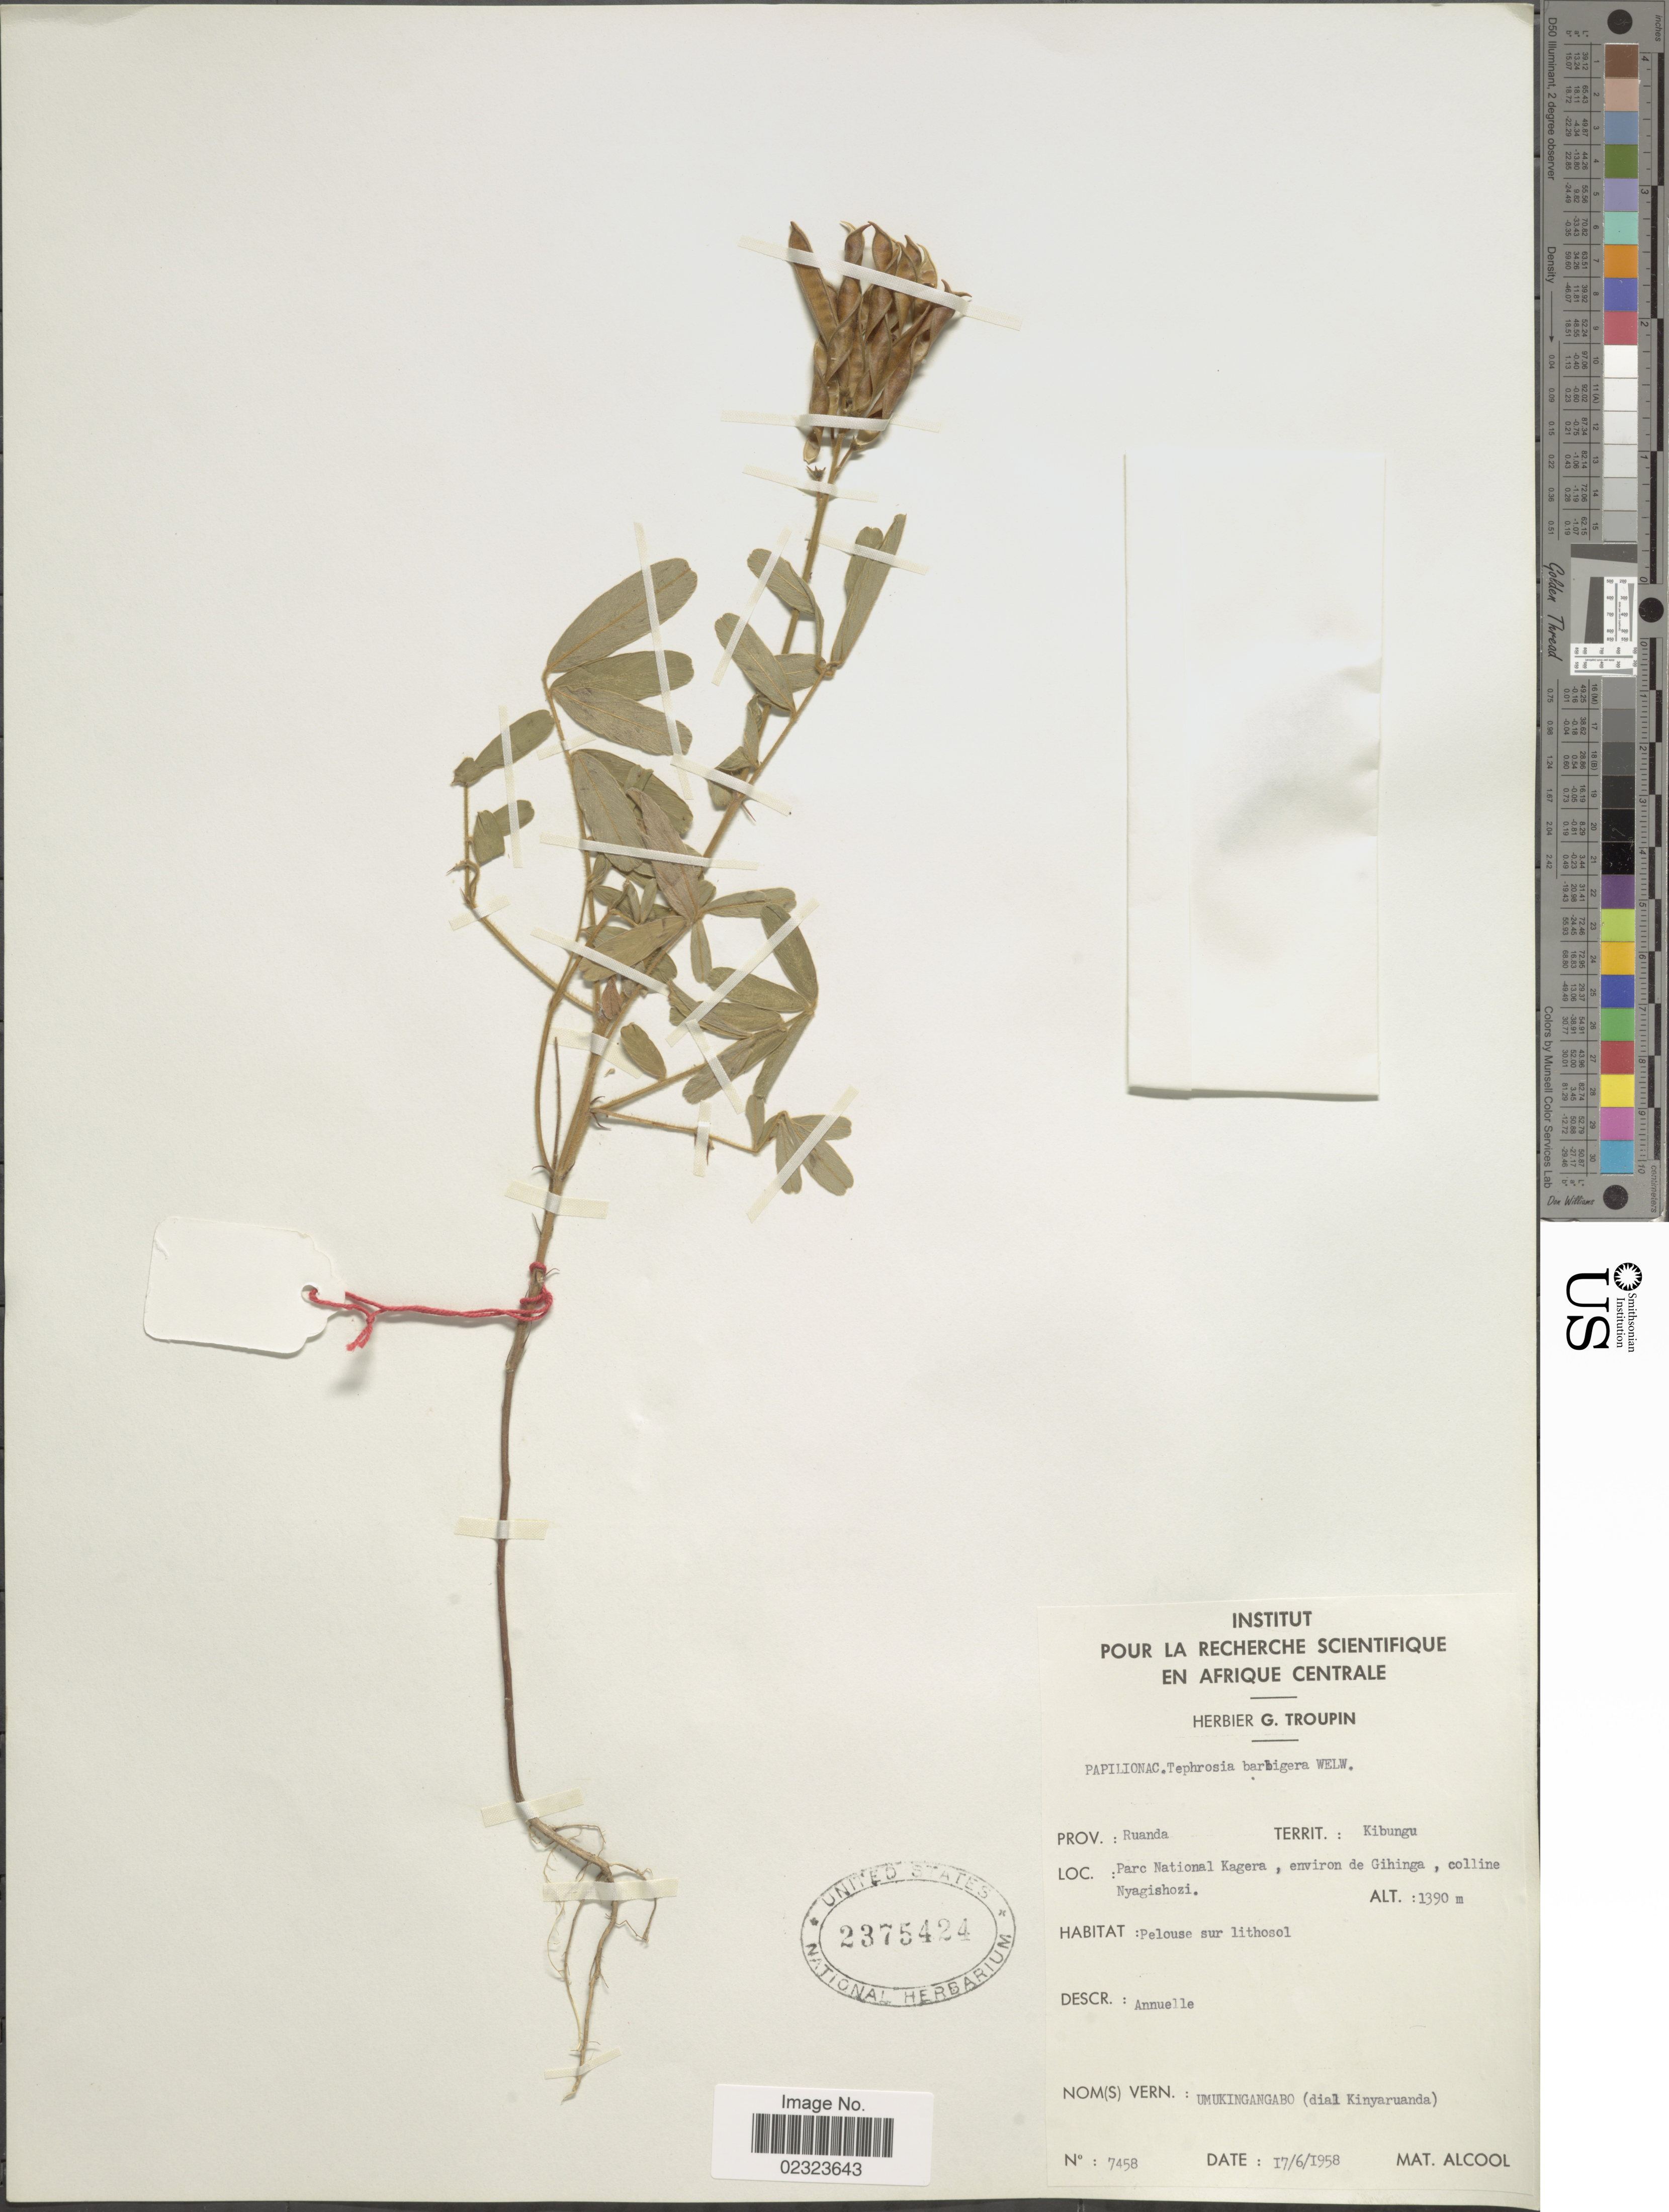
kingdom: Plantae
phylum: Tracheophyta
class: Magnoliopsida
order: Fabales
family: Fabaceae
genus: Tephrosia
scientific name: Tephrosia nana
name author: Kotschy ex Schweinf.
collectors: M. Alcool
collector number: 7458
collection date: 1958-06-17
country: Rwanda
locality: Prov. Ruanda [unsure placement], Territ.: Kibungu, Parc National Kagera, environ de Gihinga, colline Nyagishozi.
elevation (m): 1390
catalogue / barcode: US 2375424